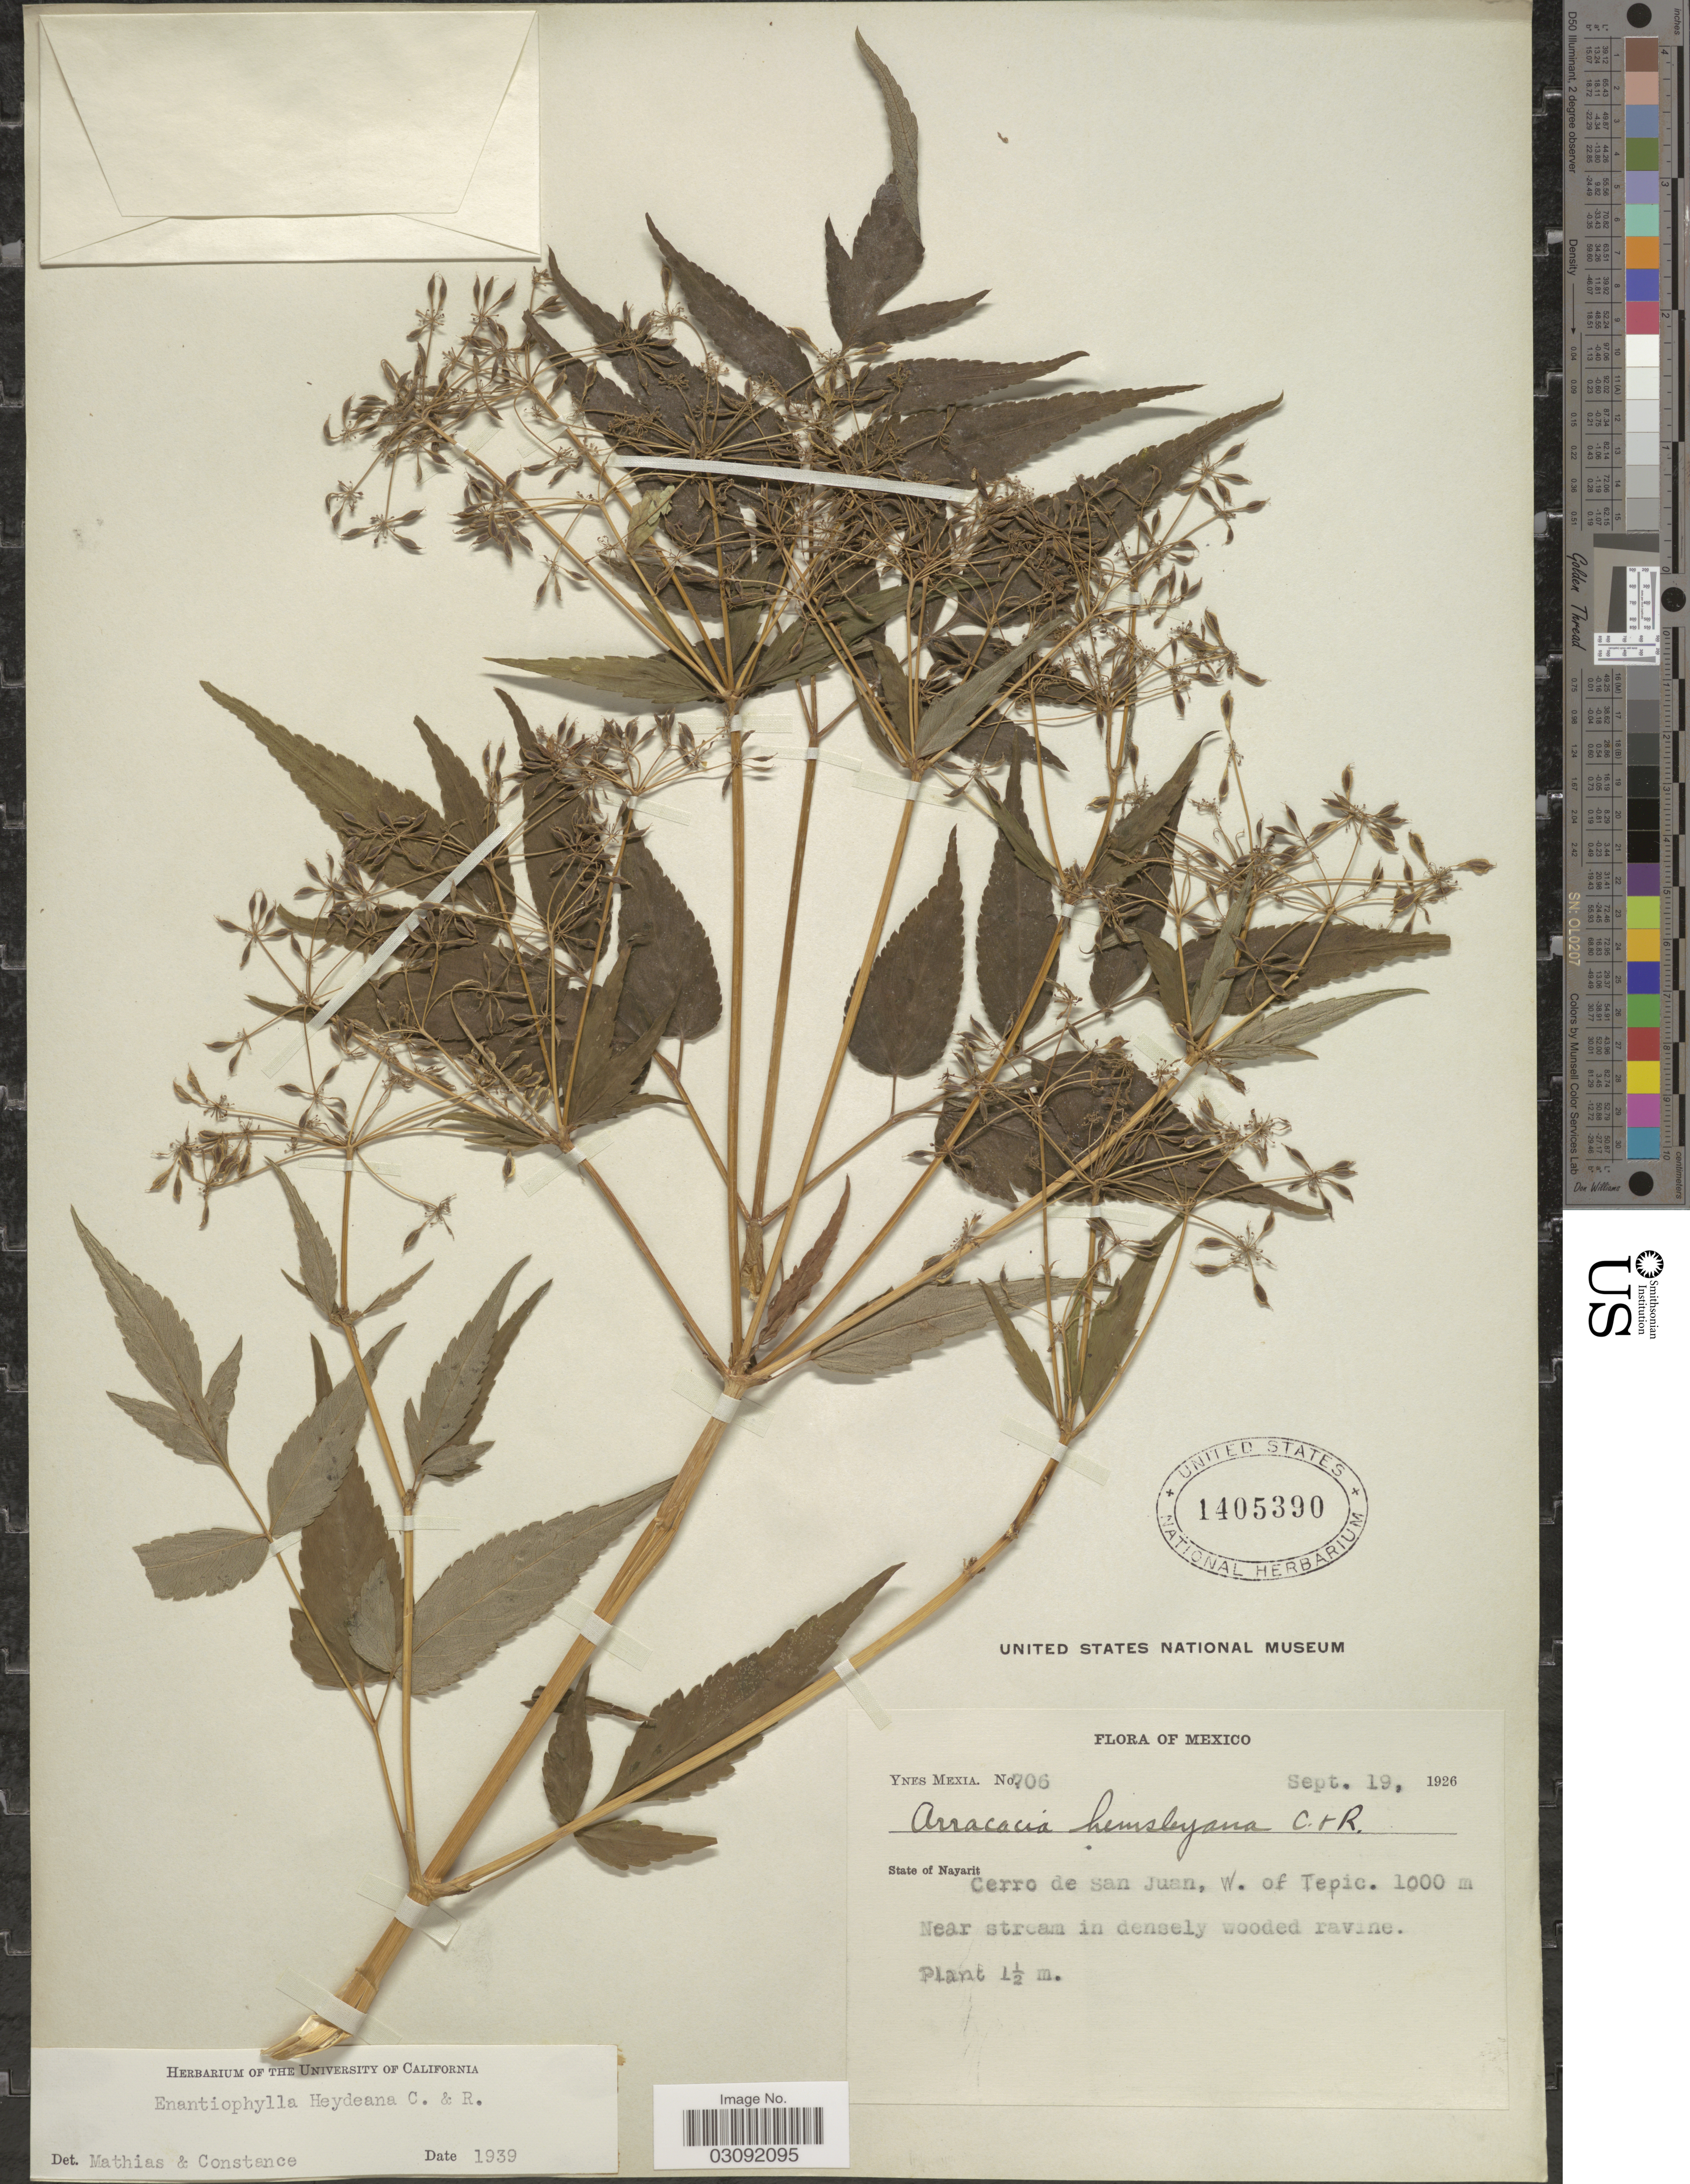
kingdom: Plantae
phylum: Tracheophyta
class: Magnoliopsida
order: Apiales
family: Apiaceae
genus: Enantiophylla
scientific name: Enantiophylla heydeana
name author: J.M. Coult. & Rose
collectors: Y. Mexia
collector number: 706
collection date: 1926-09-19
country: Mexico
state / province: Nayarit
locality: State of Nayarit. Cerro de San Juan, W. of Tepic.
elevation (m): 1000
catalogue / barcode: US 1405390